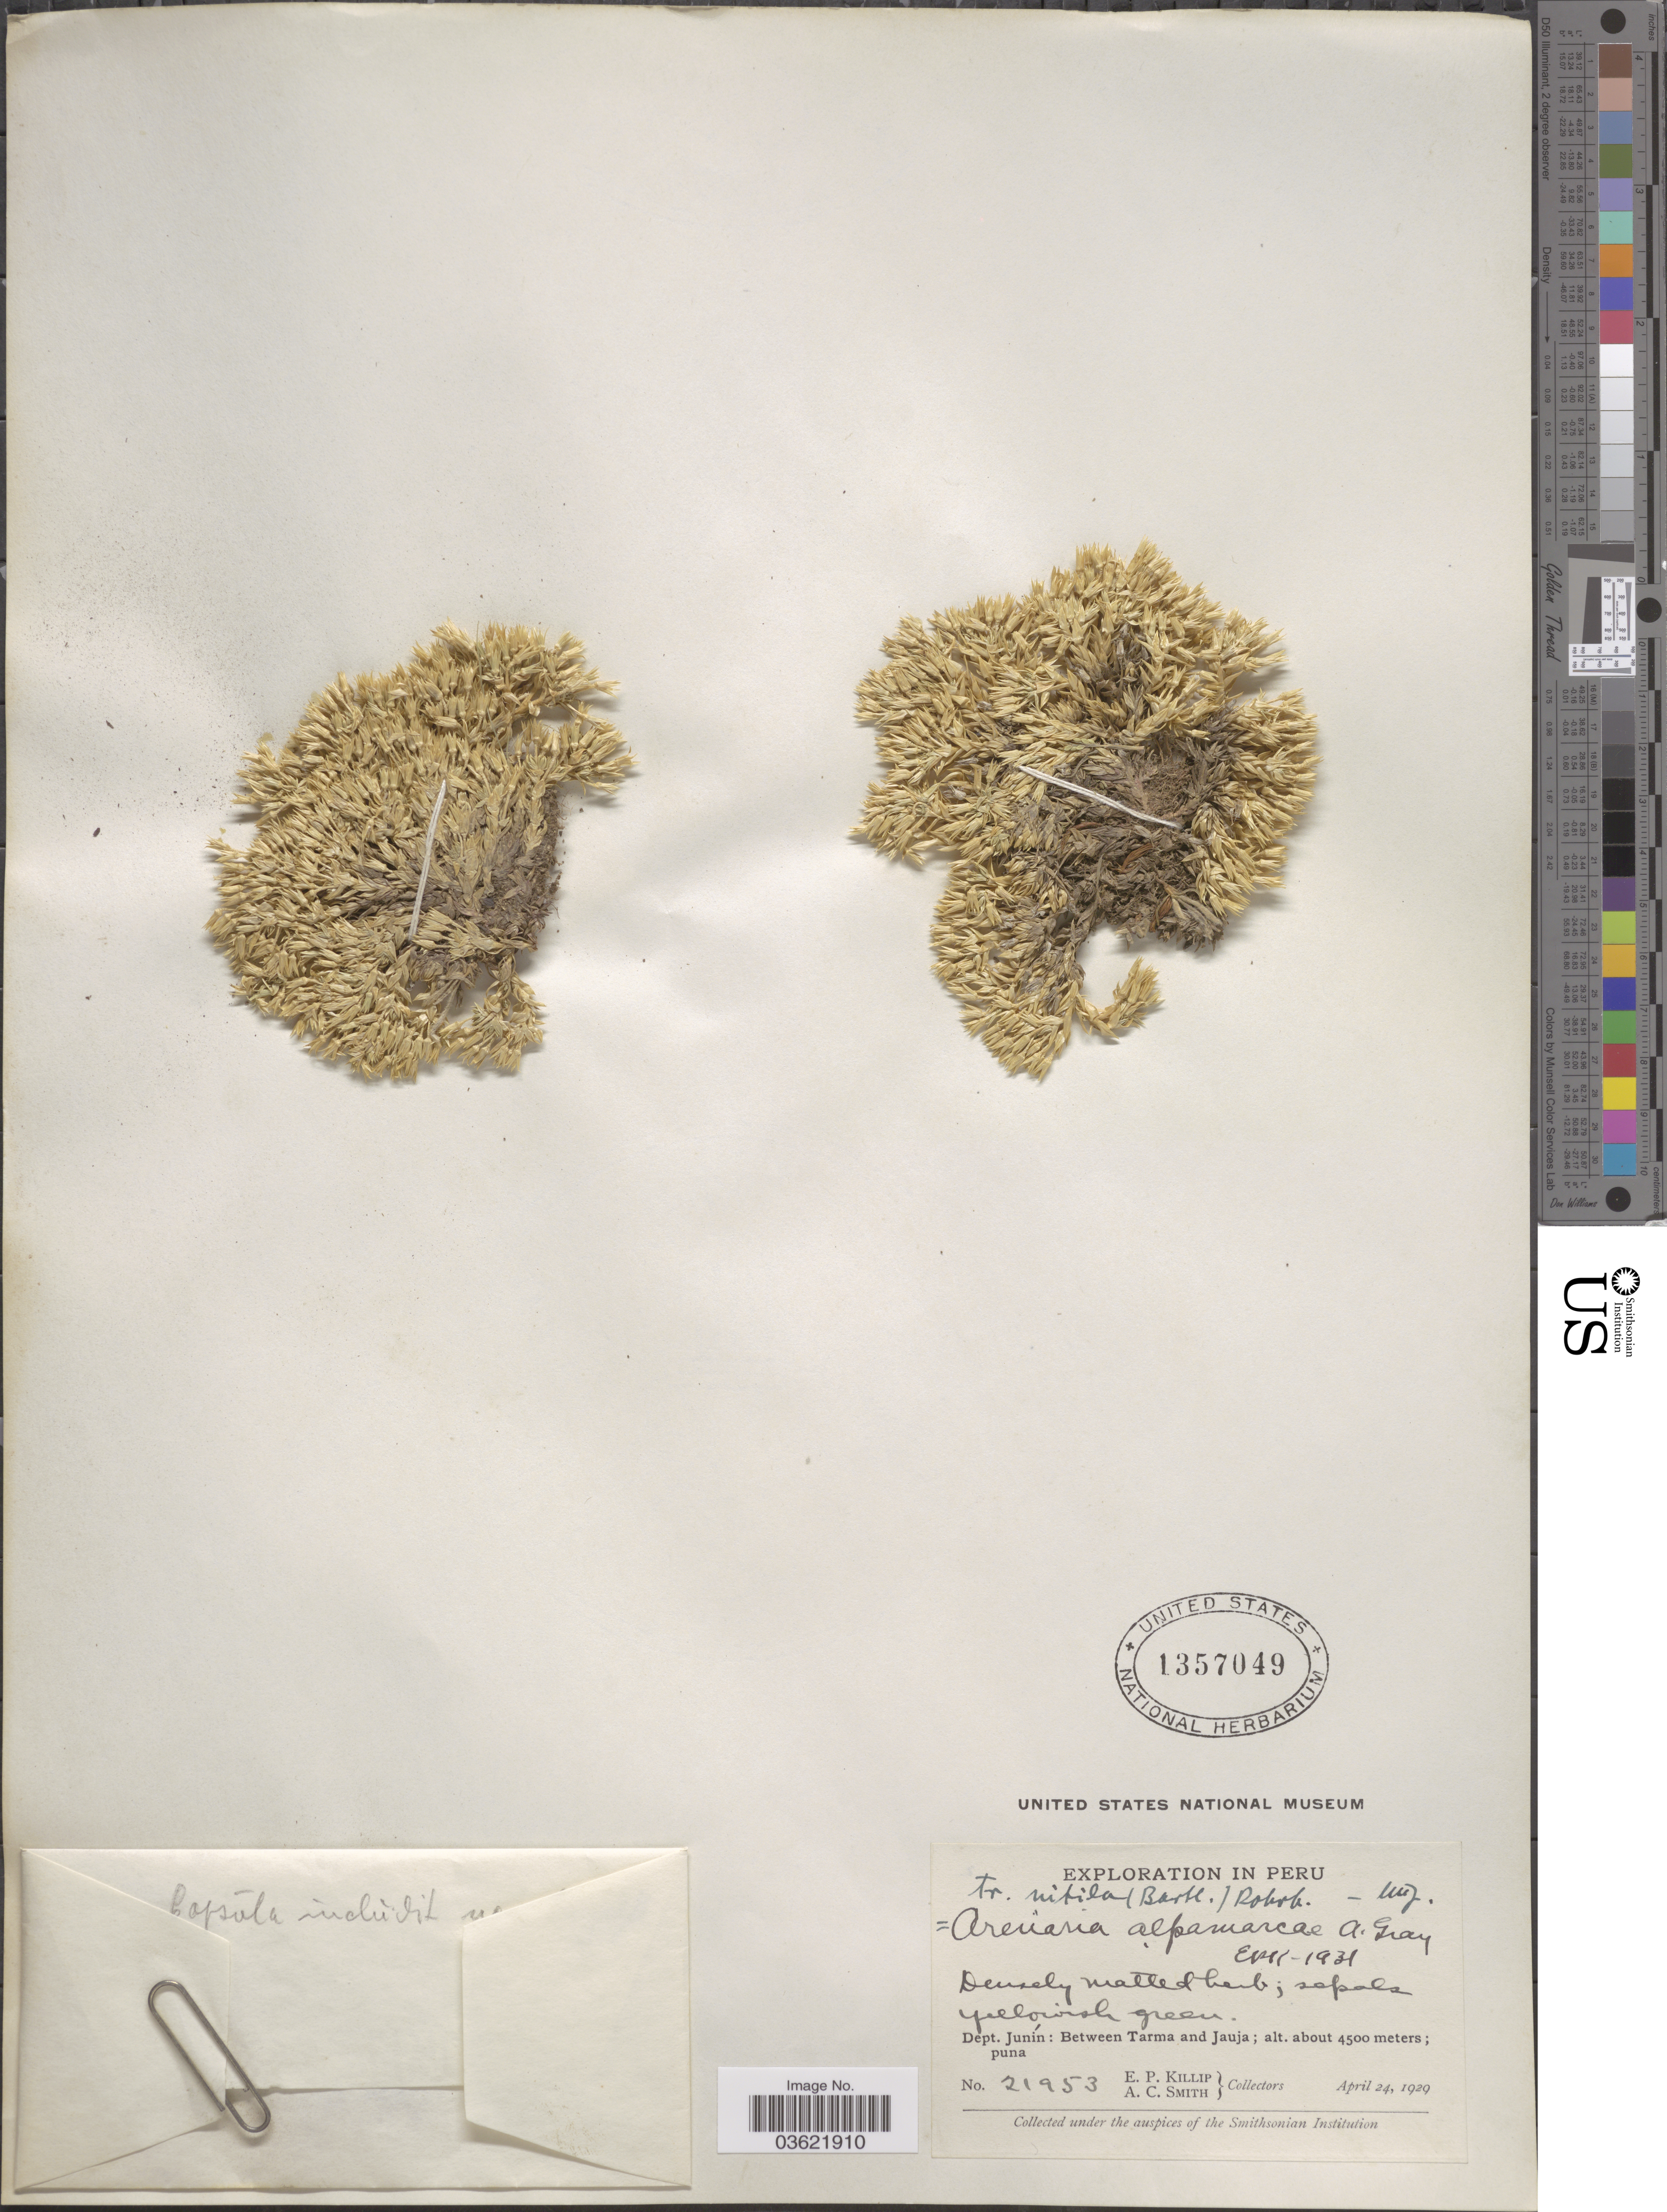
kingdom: Plantae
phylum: Tracheophyta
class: Magnoliopsida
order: Caryophyllales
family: Caryophyllaceae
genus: Arenaria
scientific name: Arenaria alpamarcae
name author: A. Gray in Wilkes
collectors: E. P. Killip & A. C. Smith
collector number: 21953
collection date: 1929-04-24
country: Peru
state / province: Junín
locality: Dept. Junín: Between Tarma and Jauja, puna.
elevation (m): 4500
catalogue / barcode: US 1357049